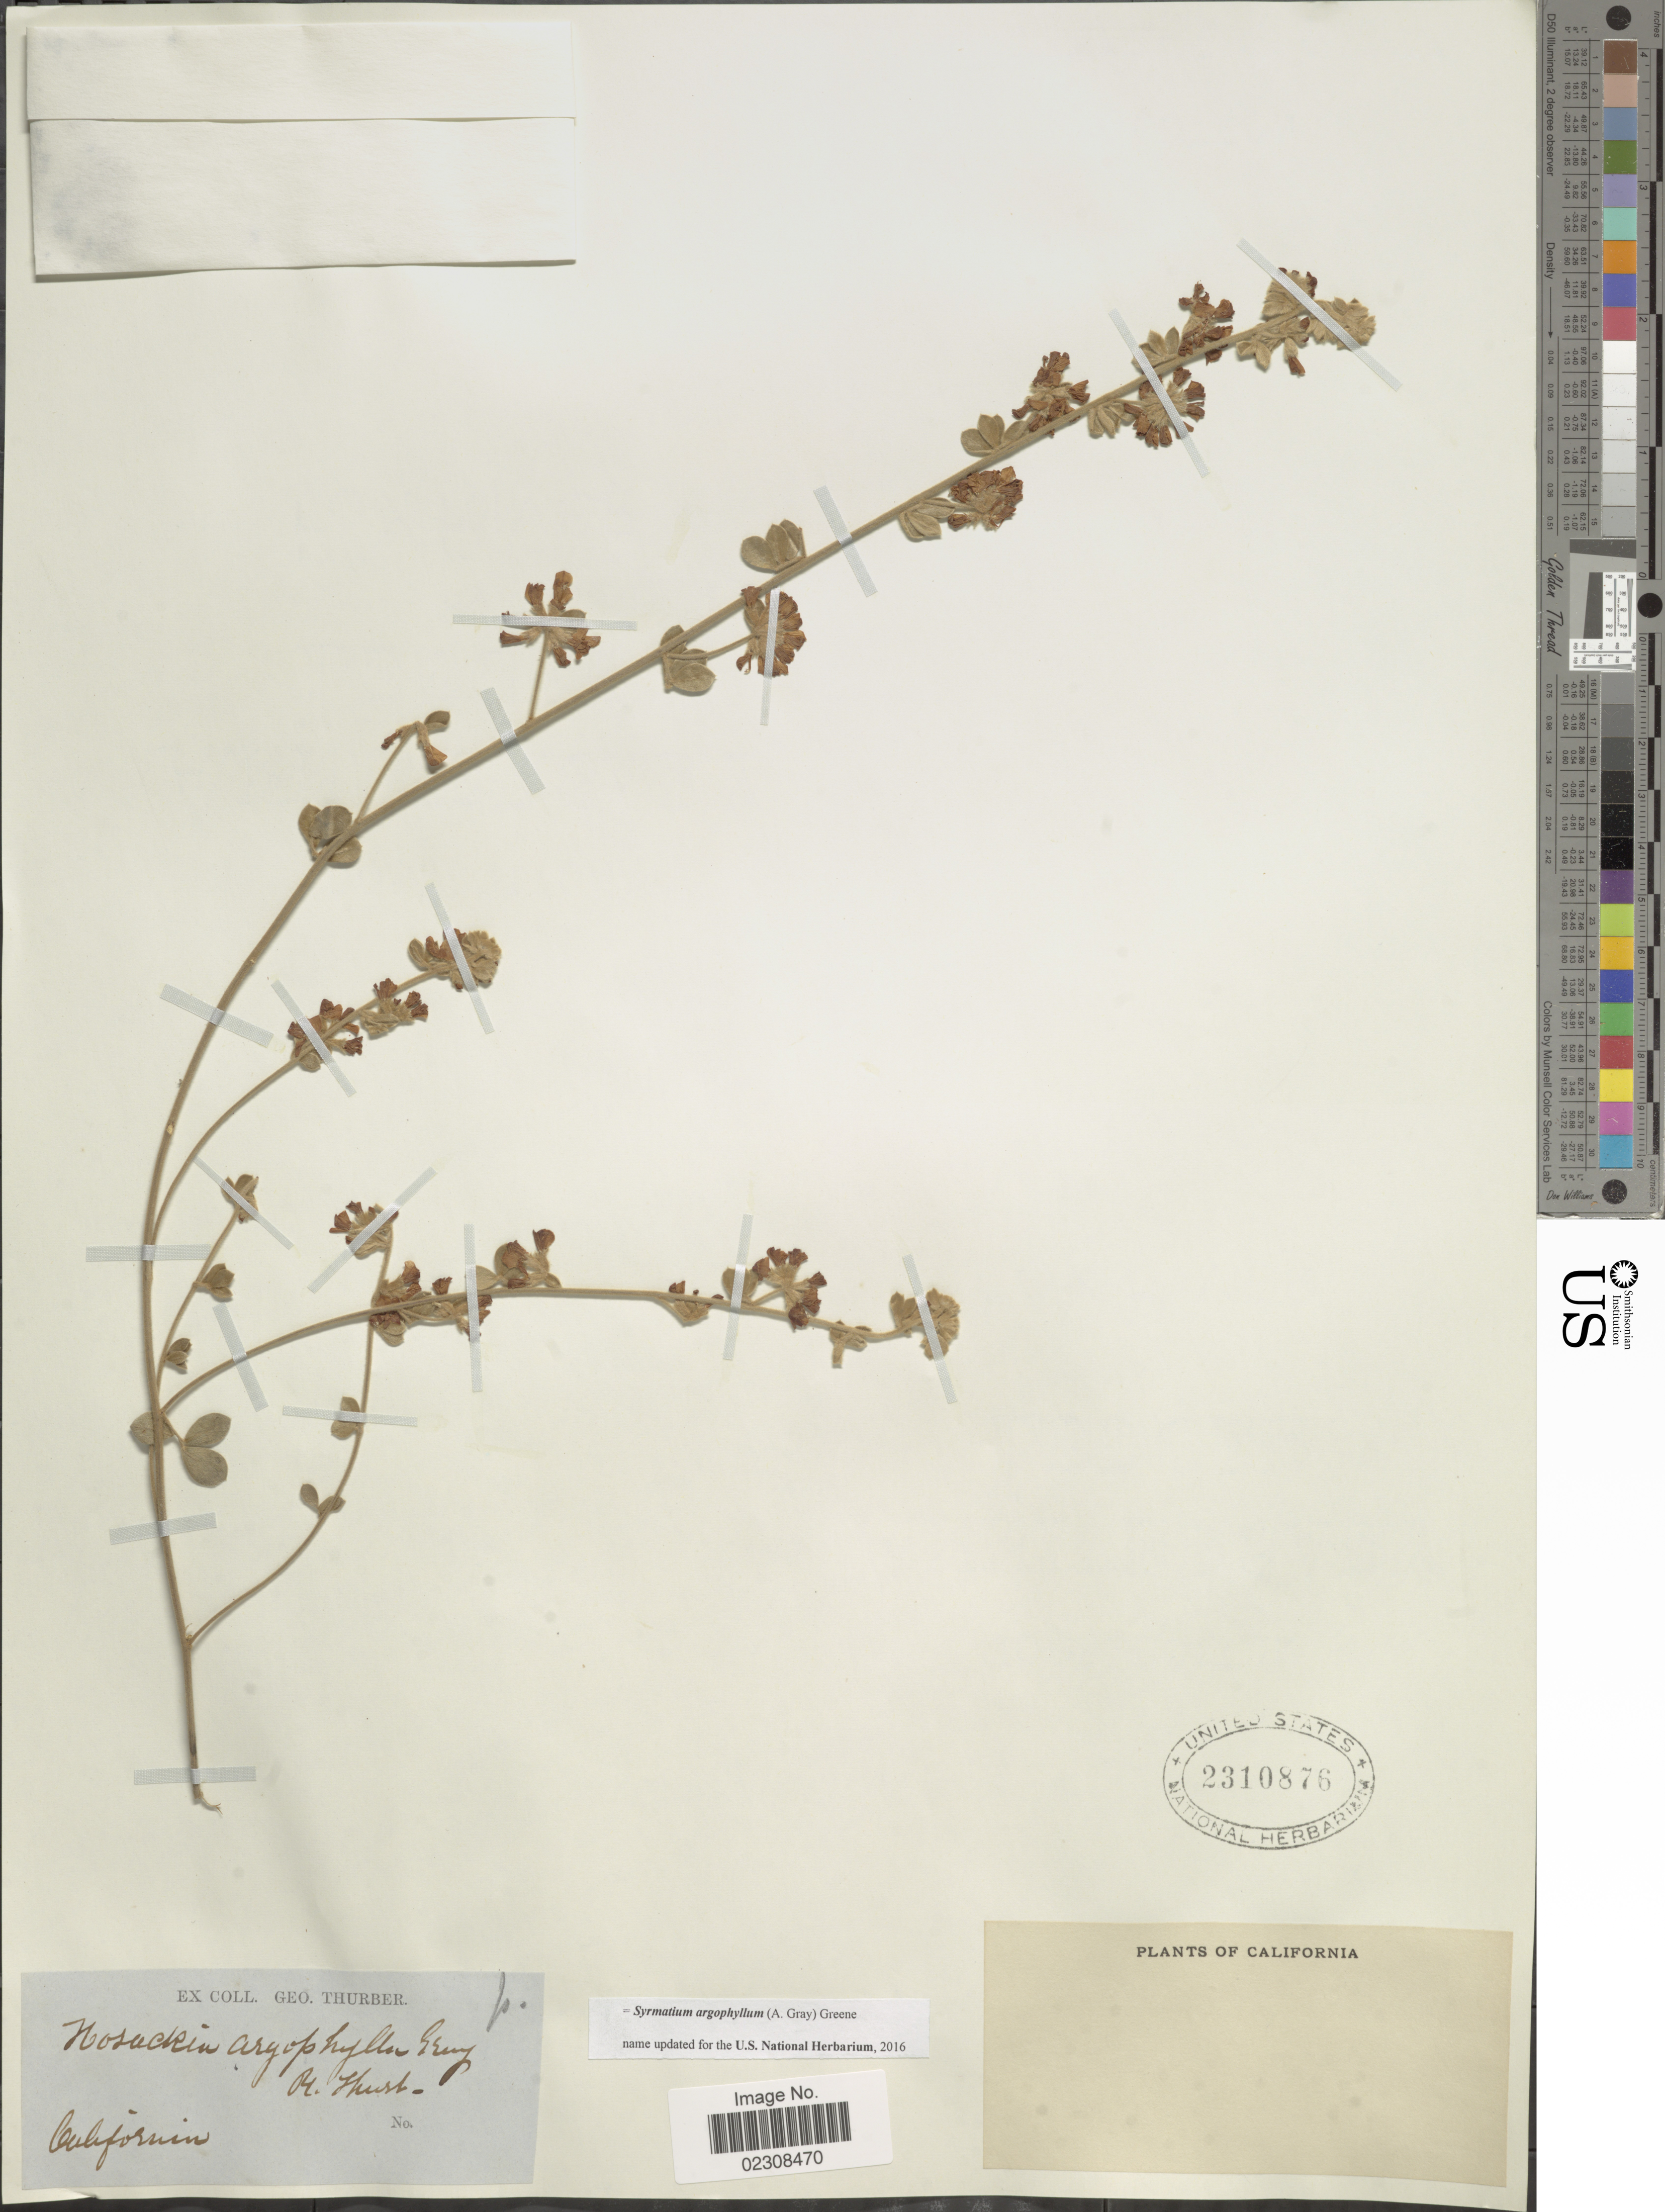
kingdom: Plantae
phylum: Tracheophyta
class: Magnoliopsida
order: Fabales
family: Fabaceae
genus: Syrmatium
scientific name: Syrmatium argophyllum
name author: (A. Gray) Greene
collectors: G. Thurber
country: United States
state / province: California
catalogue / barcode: US 2310876